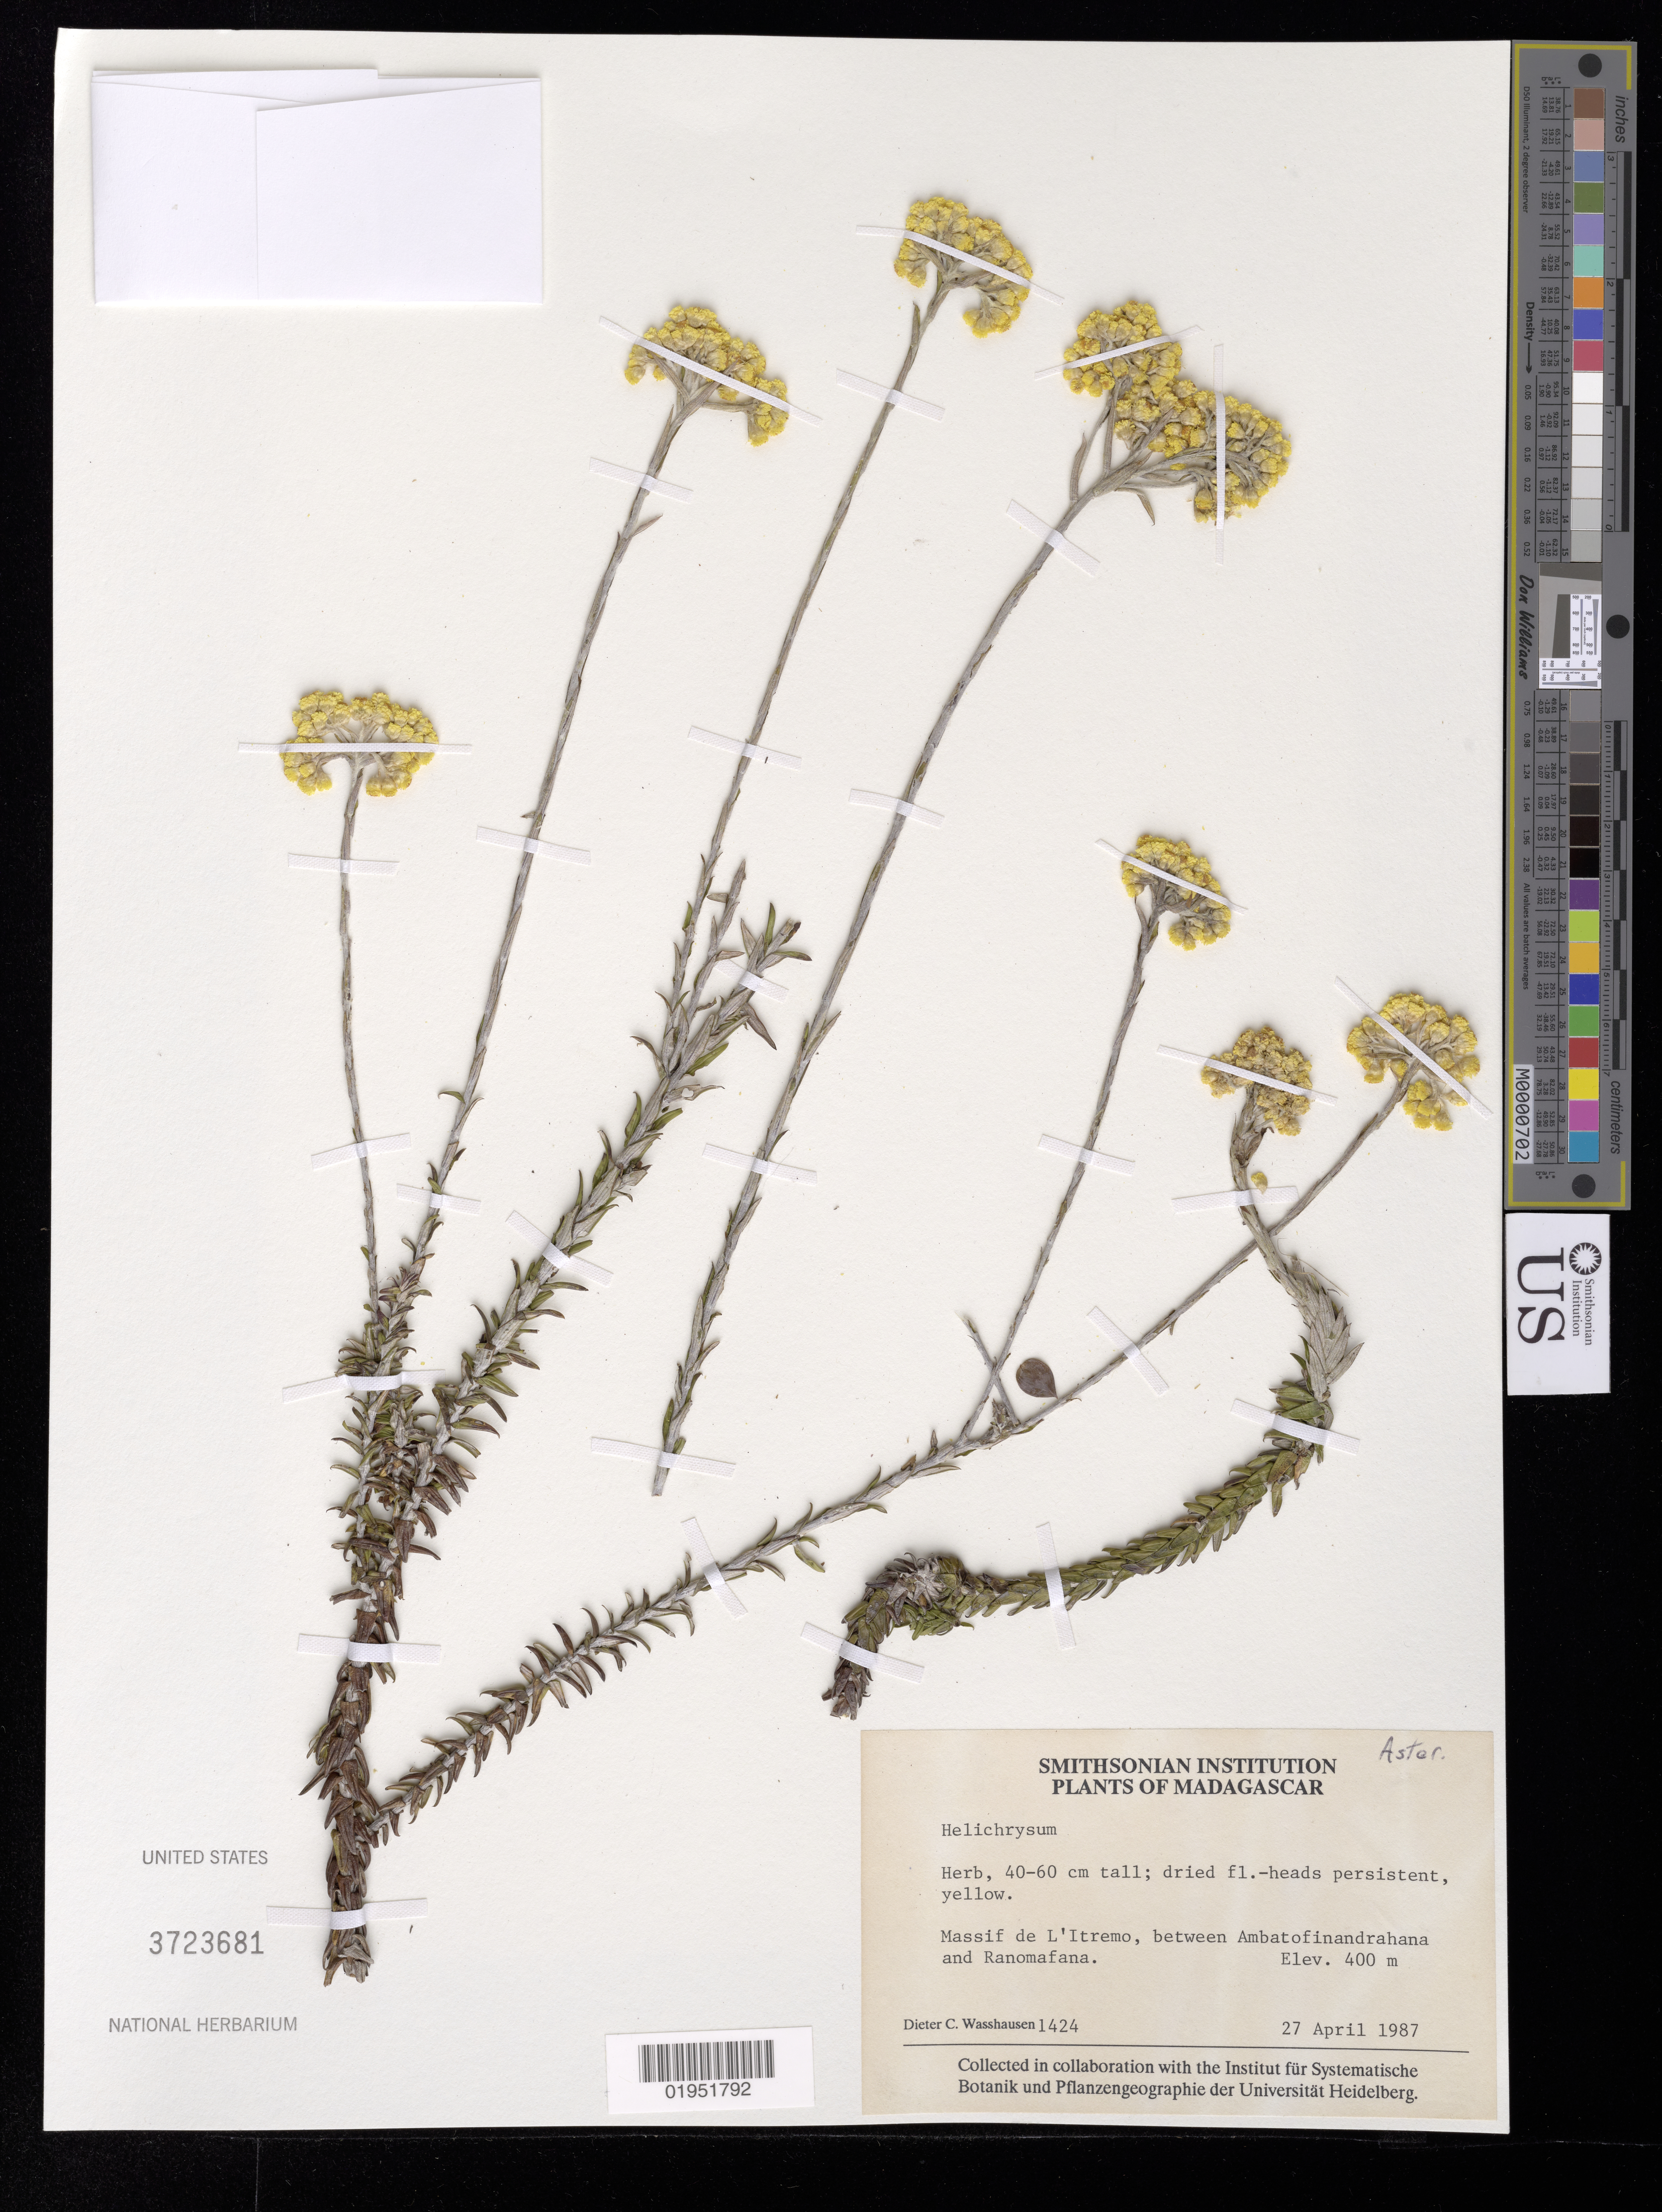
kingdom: Plantae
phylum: Tracheophyta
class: Magnoliopsida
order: Asterales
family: Asteraceae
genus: Helichrysum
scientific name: Helichrysum sp.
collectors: D. C. Wasshausen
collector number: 1424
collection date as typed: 27 Apr 1987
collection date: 1987-04-27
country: Madagascar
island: Madagascar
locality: Massif de L'Itremo, between Ambatofinandrahana and Ranomafana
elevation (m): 400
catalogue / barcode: US 3716481